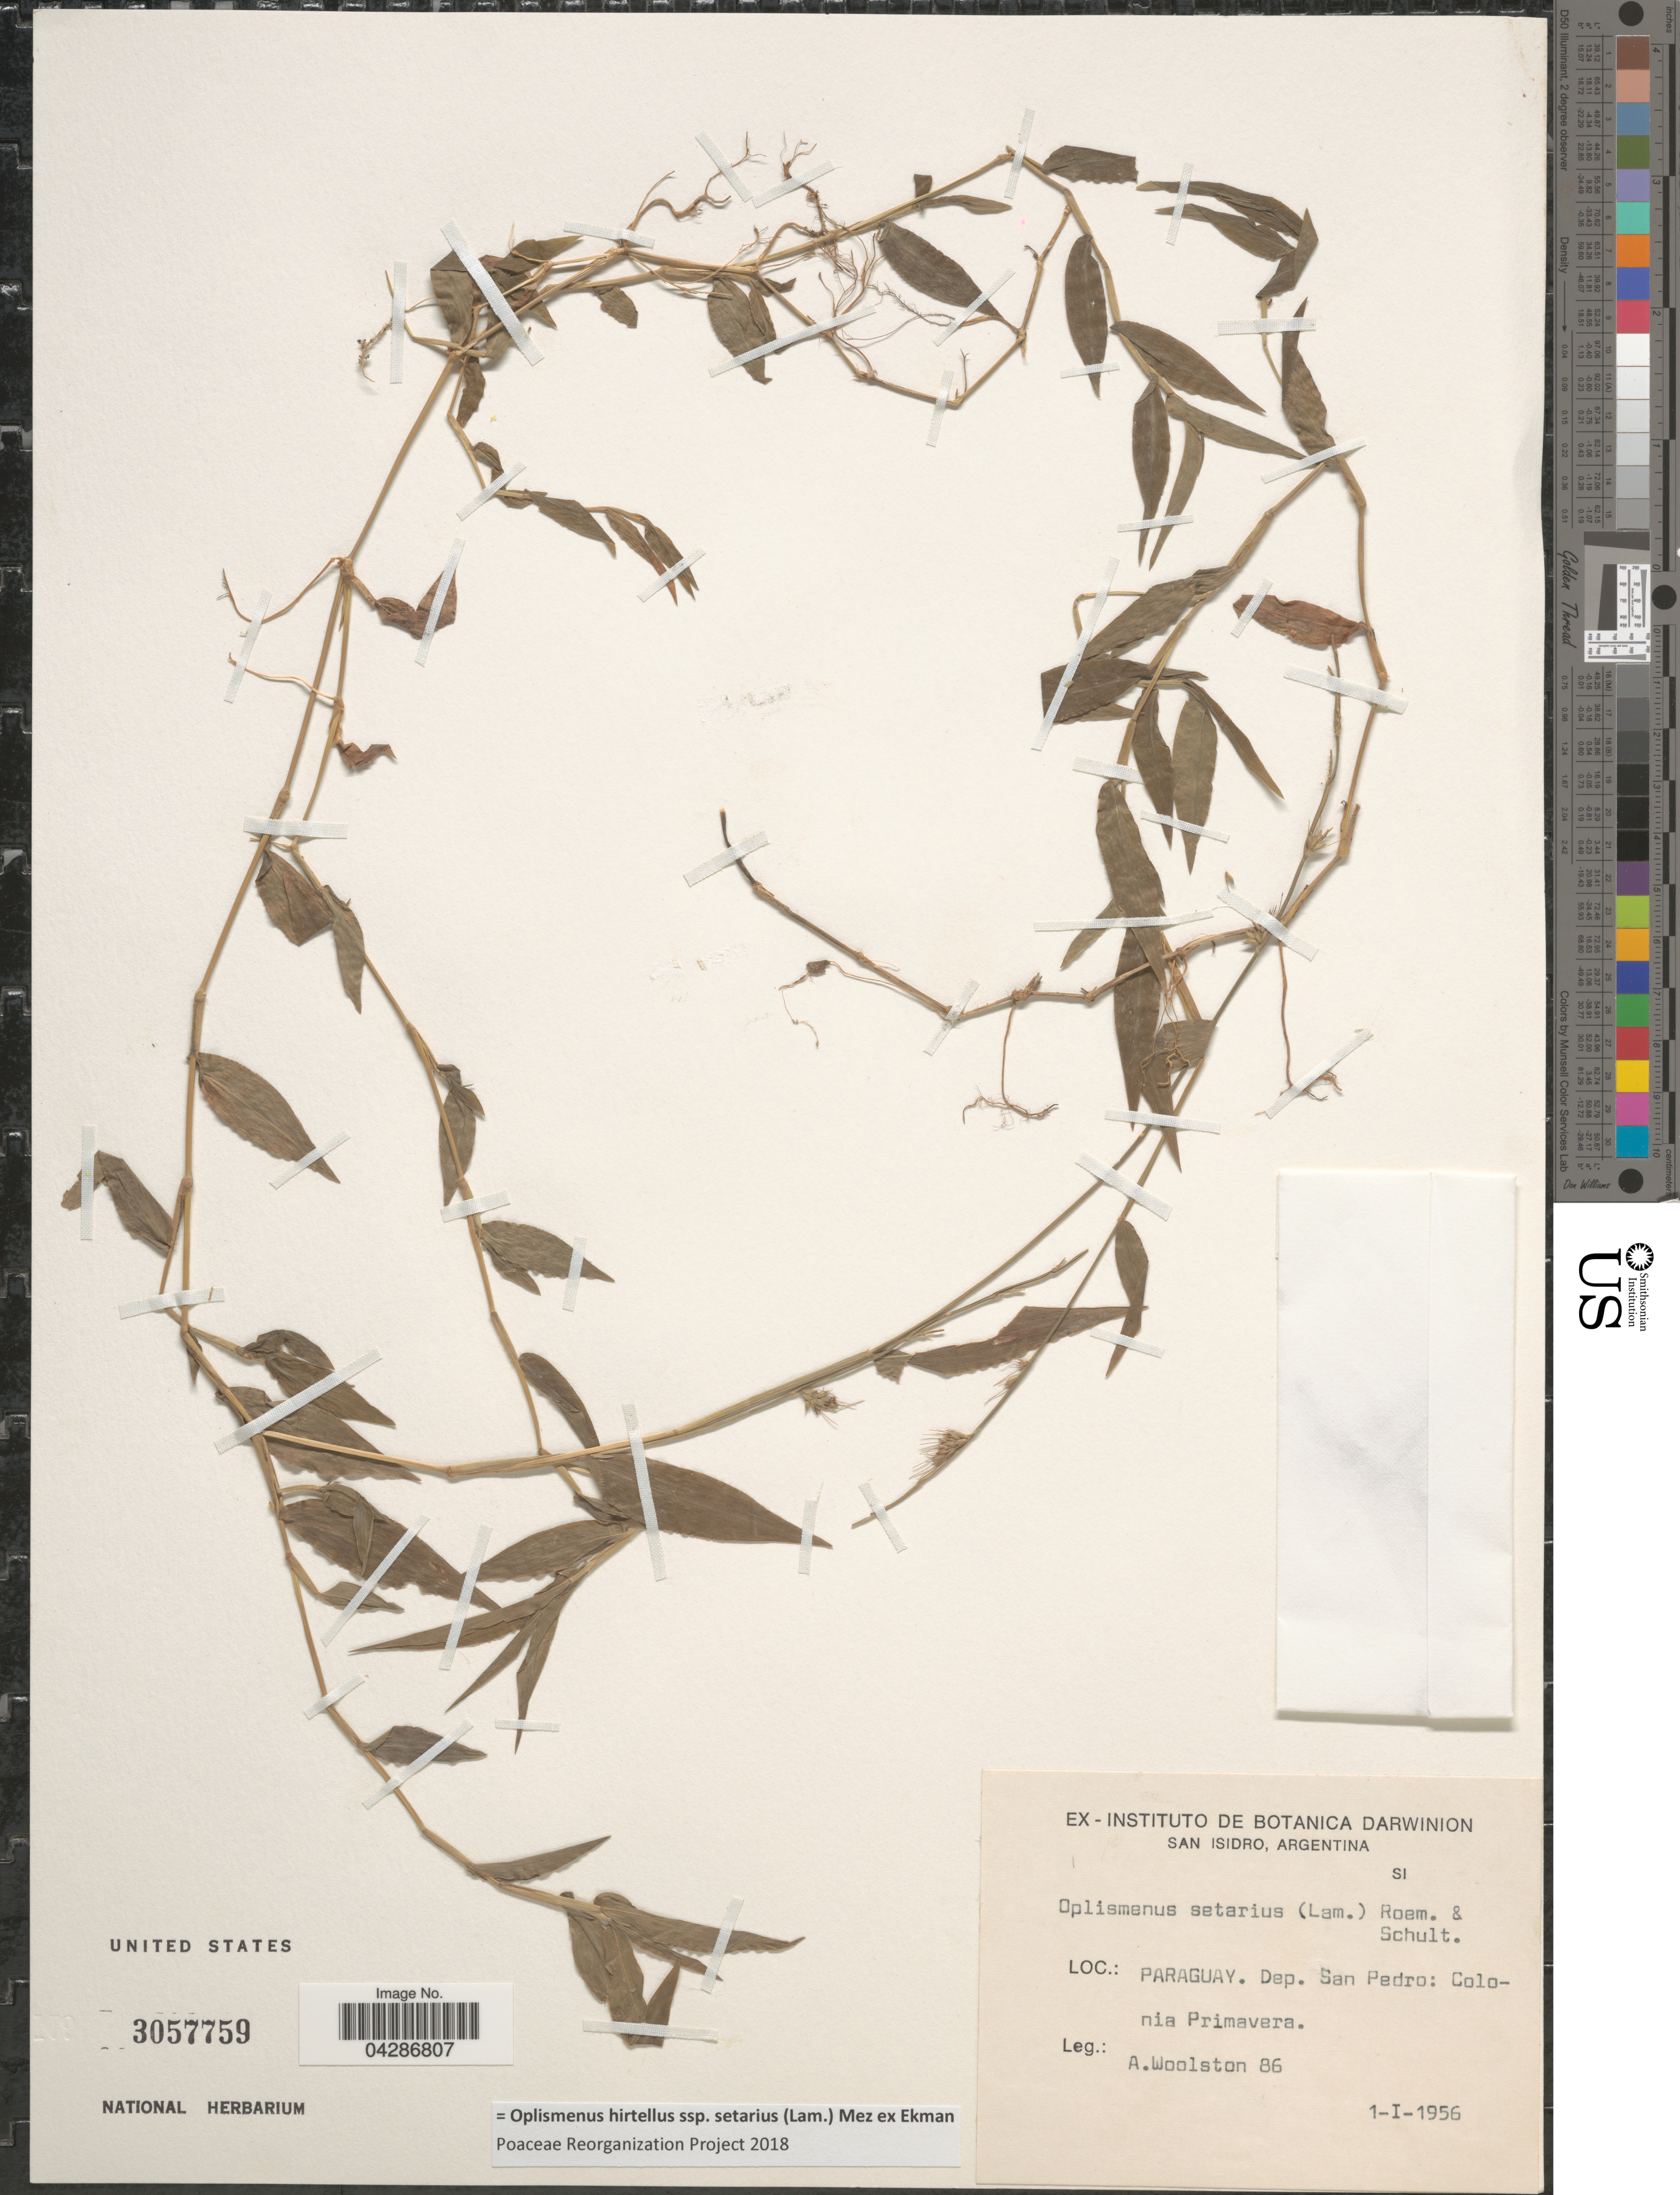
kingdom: Plantae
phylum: Tracheophyta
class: Liliopsida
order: Poales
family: Poaceae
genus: Oplismenus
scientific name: Oplismenus hirtellus subsp. setarius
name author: (Lam.) Mez ex Ekman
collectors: A. Woolston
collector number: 86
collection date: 1956-01-01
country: Paraguay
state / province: San Pedro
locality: Dep. San Pedro: Colonia Primavera.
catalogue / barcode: US 3057759